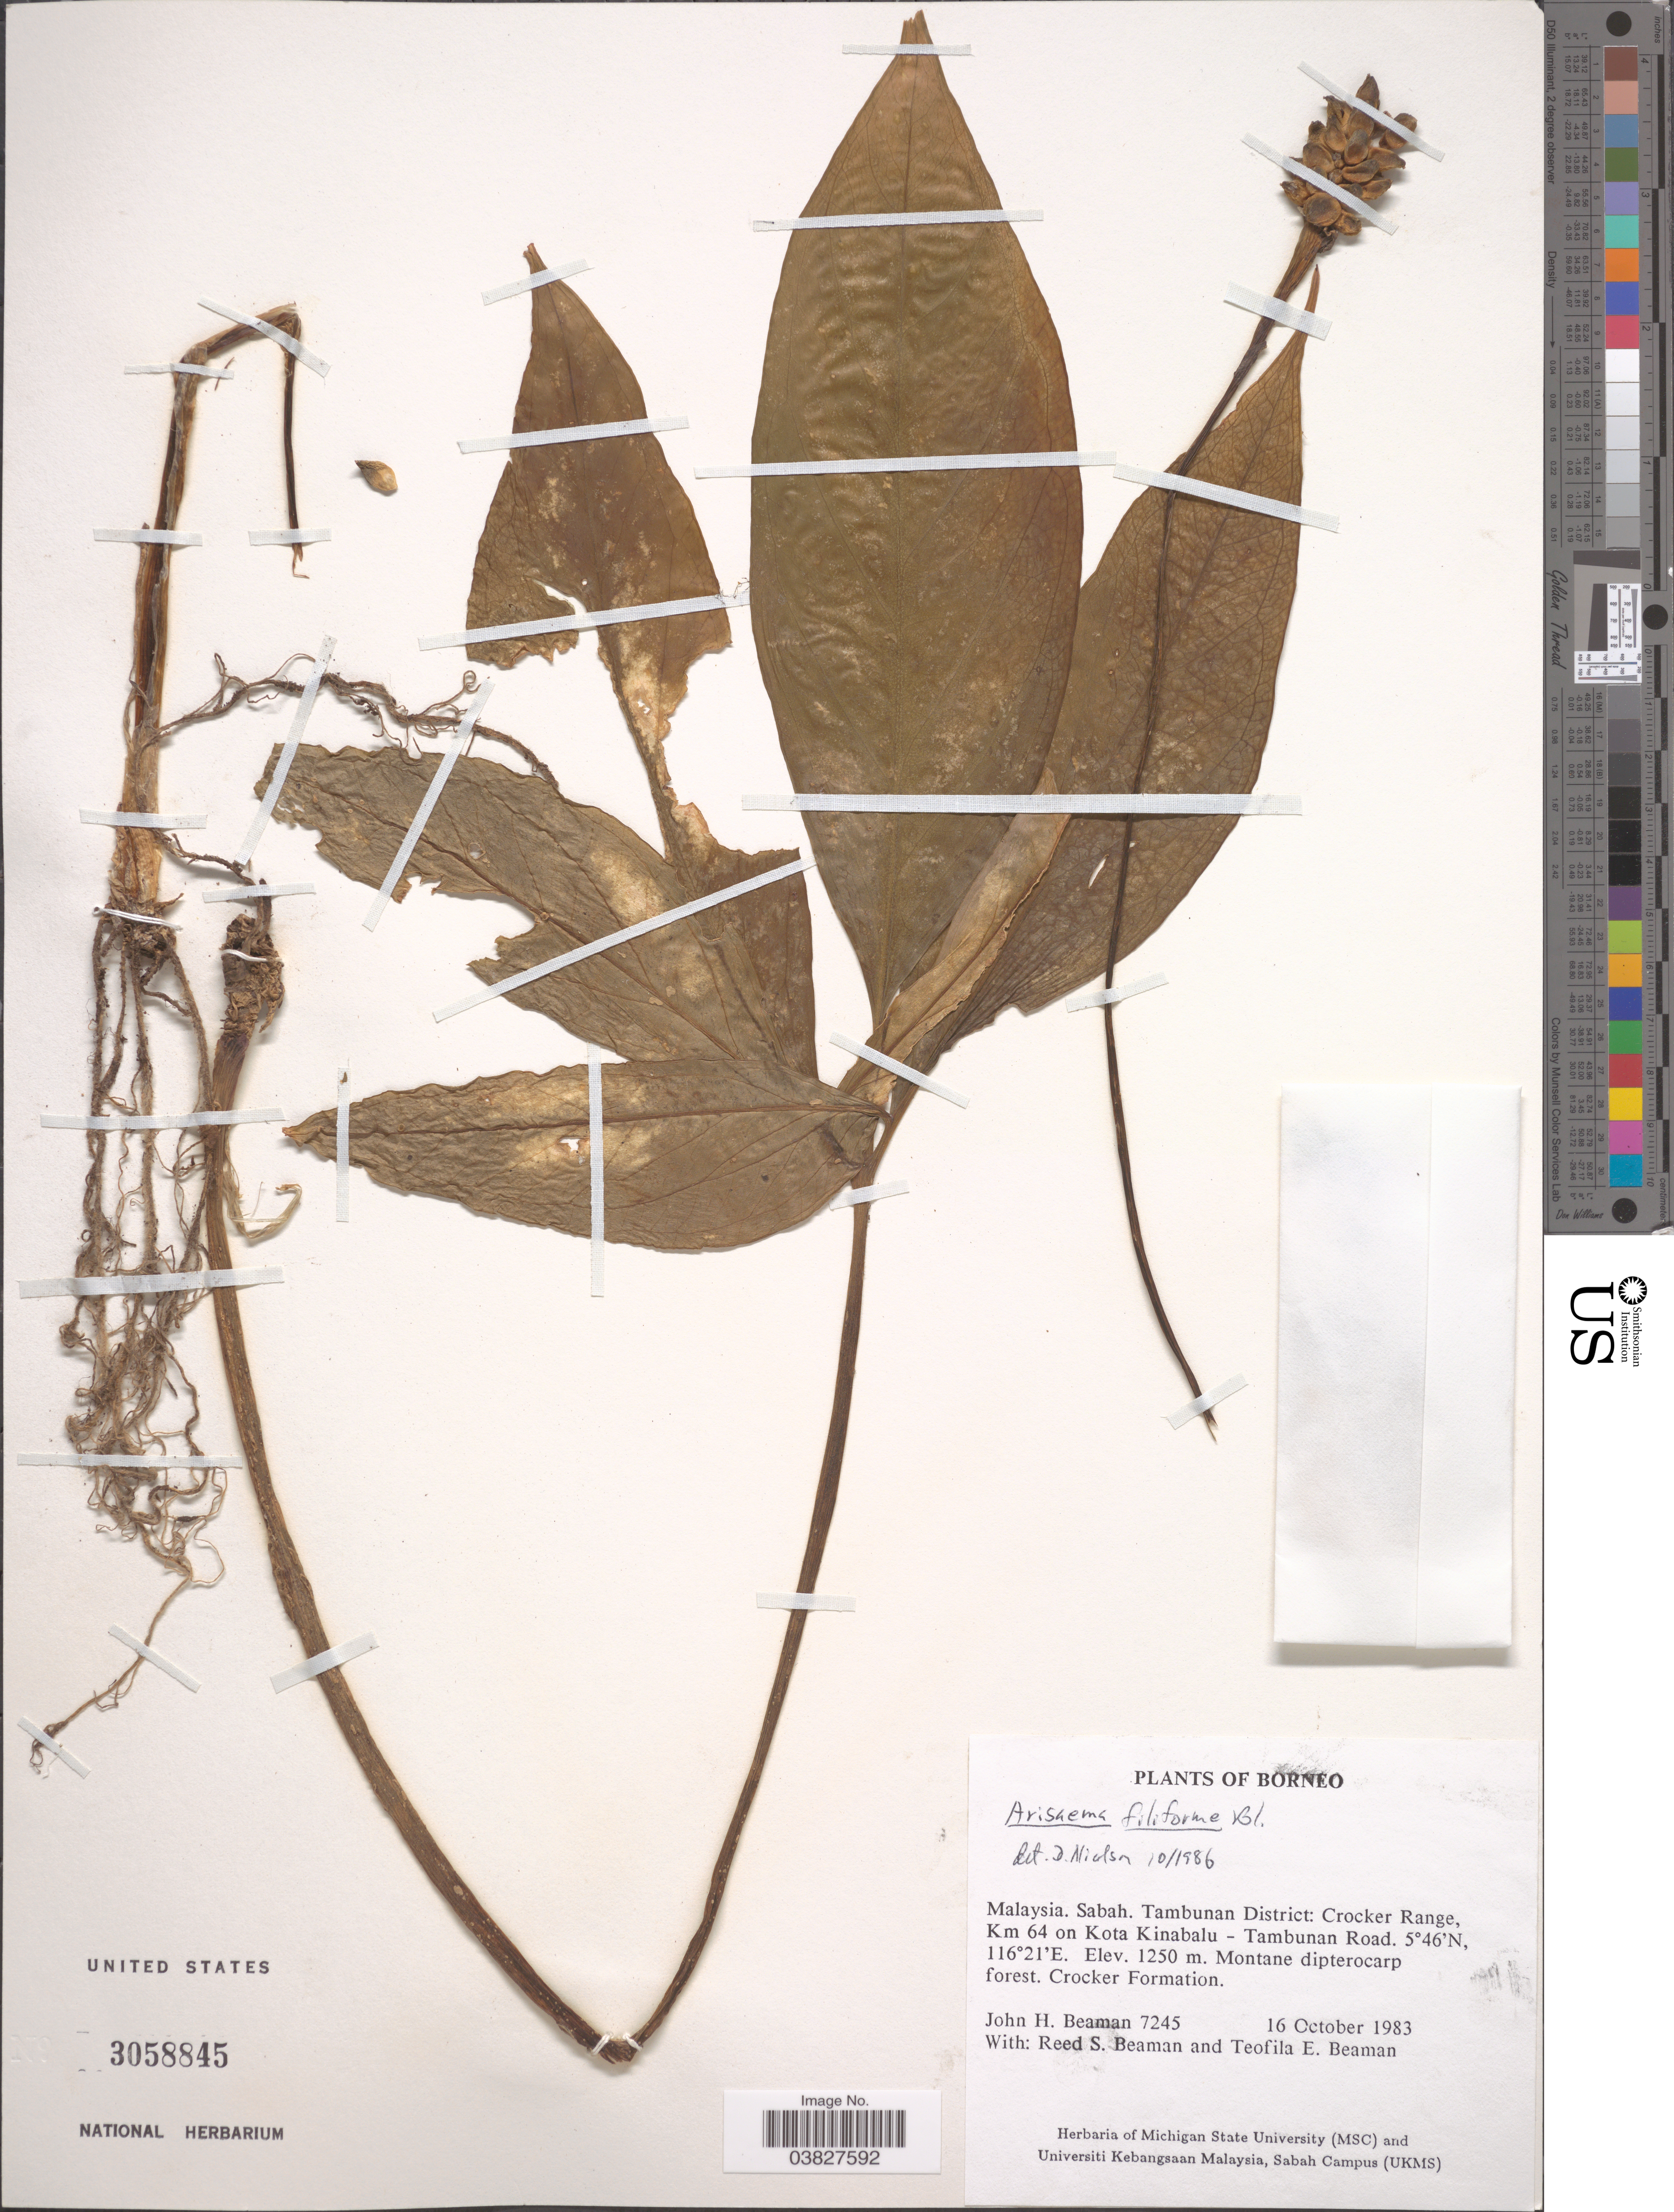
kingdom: Plantae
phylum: Tracheophyta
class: Liliopsida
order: Alismatales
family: Araceae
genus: Arisaema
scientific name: Arisaema filiforme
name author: (Reinw.) Blume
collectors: J. H. Beaman, R. S. Beaman & T. E. Beaman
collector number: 7245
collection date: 1983-10-16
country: Malaysia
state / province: Sabah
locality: Borneo. Tambunan District: Crocker Range, Km 64 on Kota Kinabalu - Tambunan Road. Crocker Formation.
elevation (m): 1250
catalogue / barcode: US 3058845